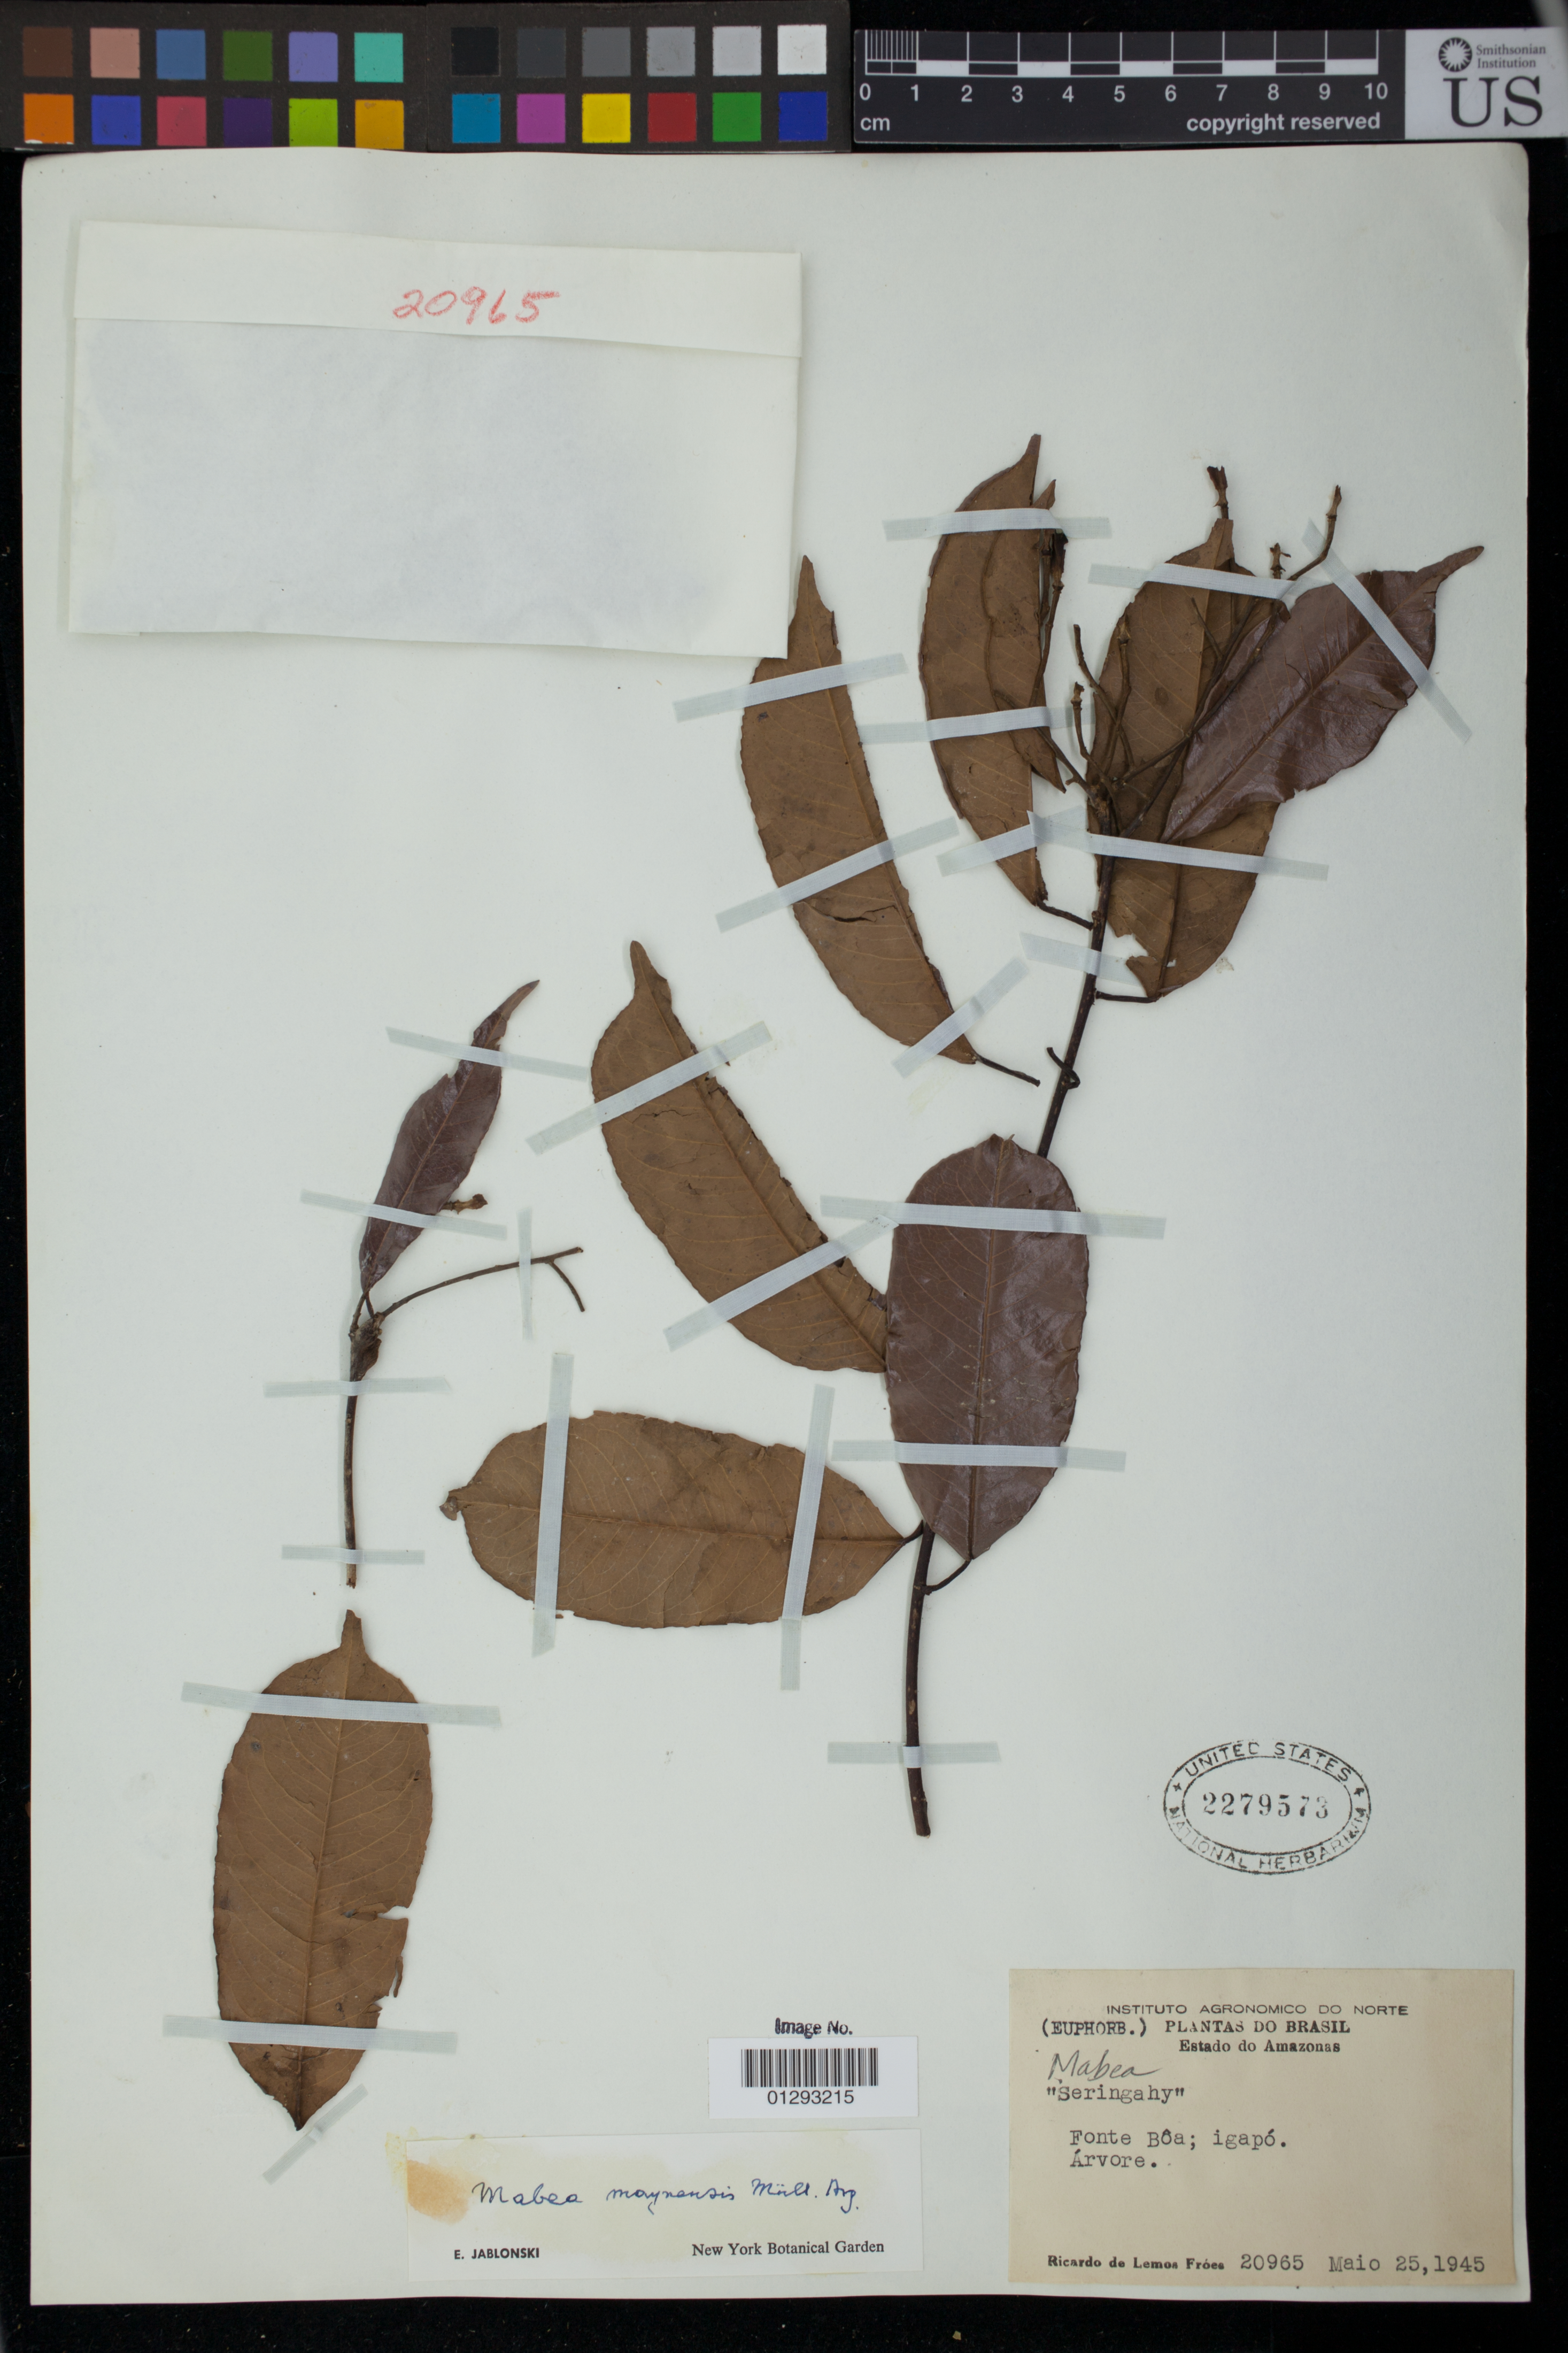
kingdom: Plantae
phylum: Tracheophyta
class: Magnoliopsida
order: Malpighiales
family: Euphorbiaceae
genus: Mabea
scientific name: Mabea maynensis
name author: Spruce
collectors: R. L. Fróes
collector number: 20965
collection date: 1945-05-25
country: Brazil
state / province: Amazonas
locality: Fonte Boa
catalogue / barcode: US 2279573